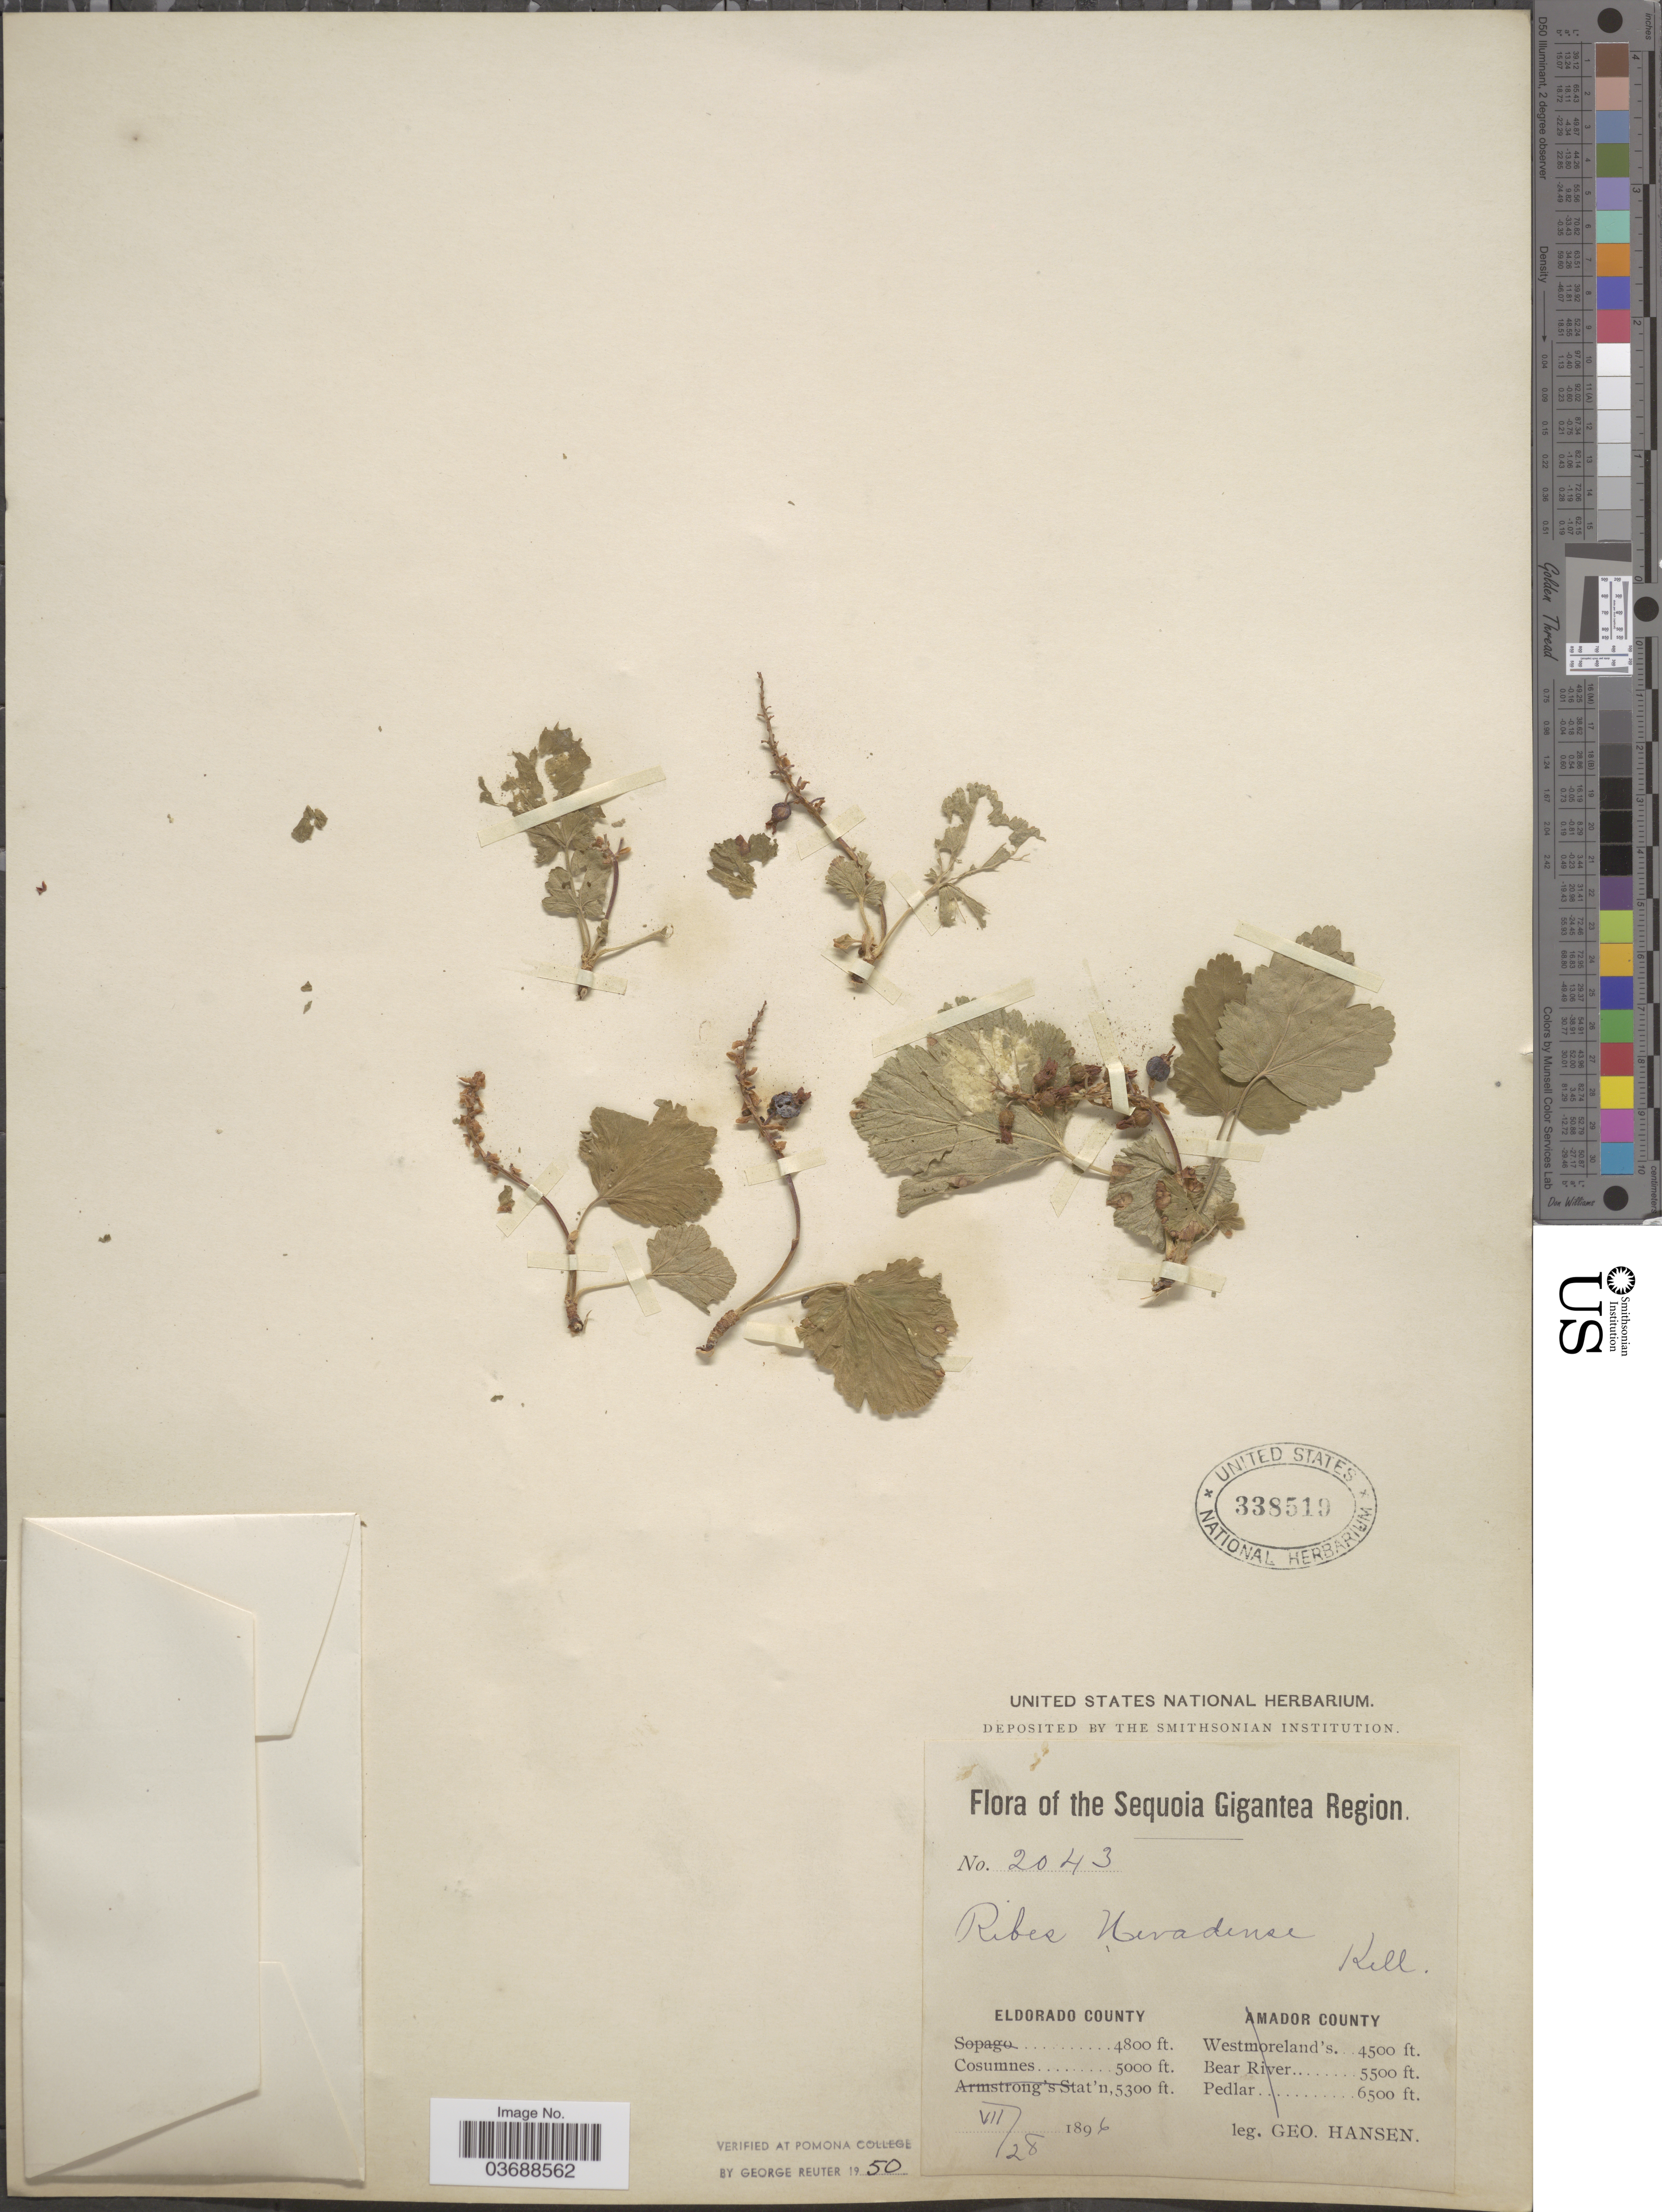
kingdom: Plantae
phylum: Tracheophyta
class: Magnoliopsida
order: Saxifragales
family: Grossulariaceae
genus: Ribes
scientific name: Ribes nevadense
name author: Kellogg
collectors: G. Hansen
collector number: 2043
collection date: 1896-07-28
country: United States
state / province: California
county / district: El Dorado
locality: The Sequoia Gigantea Region. Eldorado County, Cosumnes.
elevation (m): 1524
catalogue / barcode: US 338519